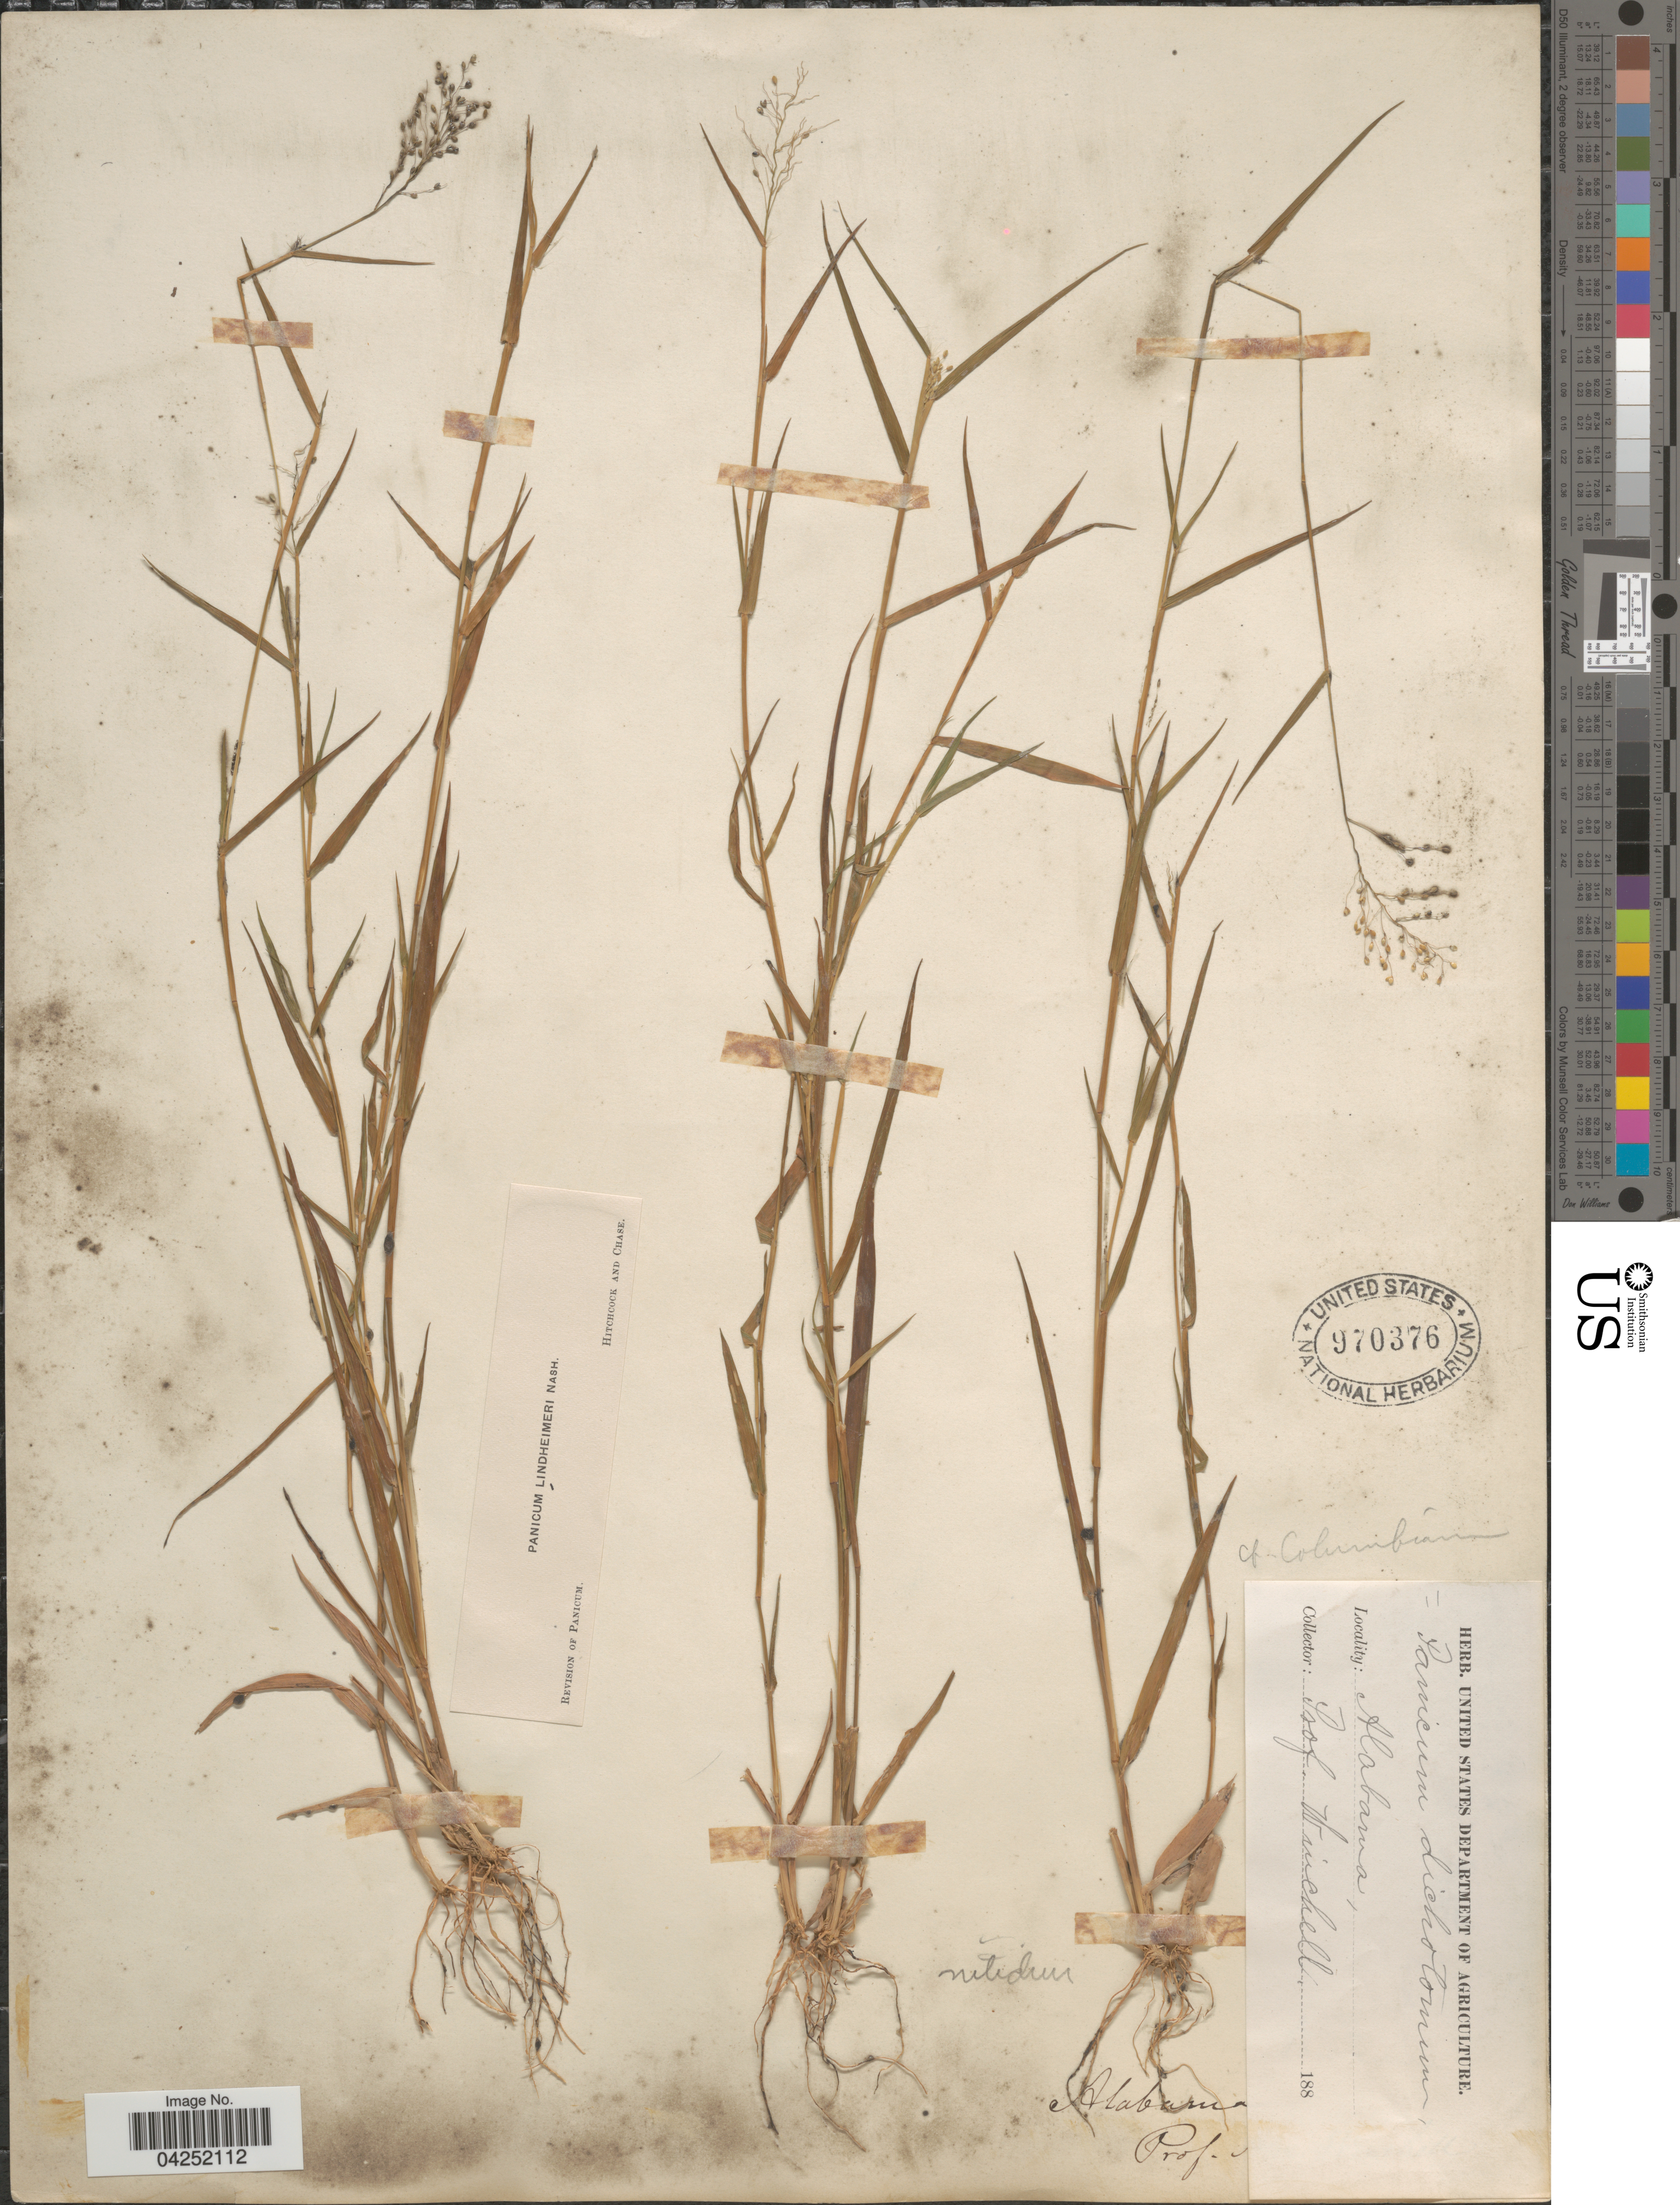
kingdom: Plantae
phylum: Tracheophyta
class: Liliopsida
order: Poales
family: Poaceae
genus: Dichanthelium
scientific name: Dichanthelium acuminatum var. lindheimeri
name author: (Nash) Gould & C.A. Clark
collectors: P. Winchell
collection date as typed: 188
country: United States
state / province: Alabama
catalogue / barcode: US 970376